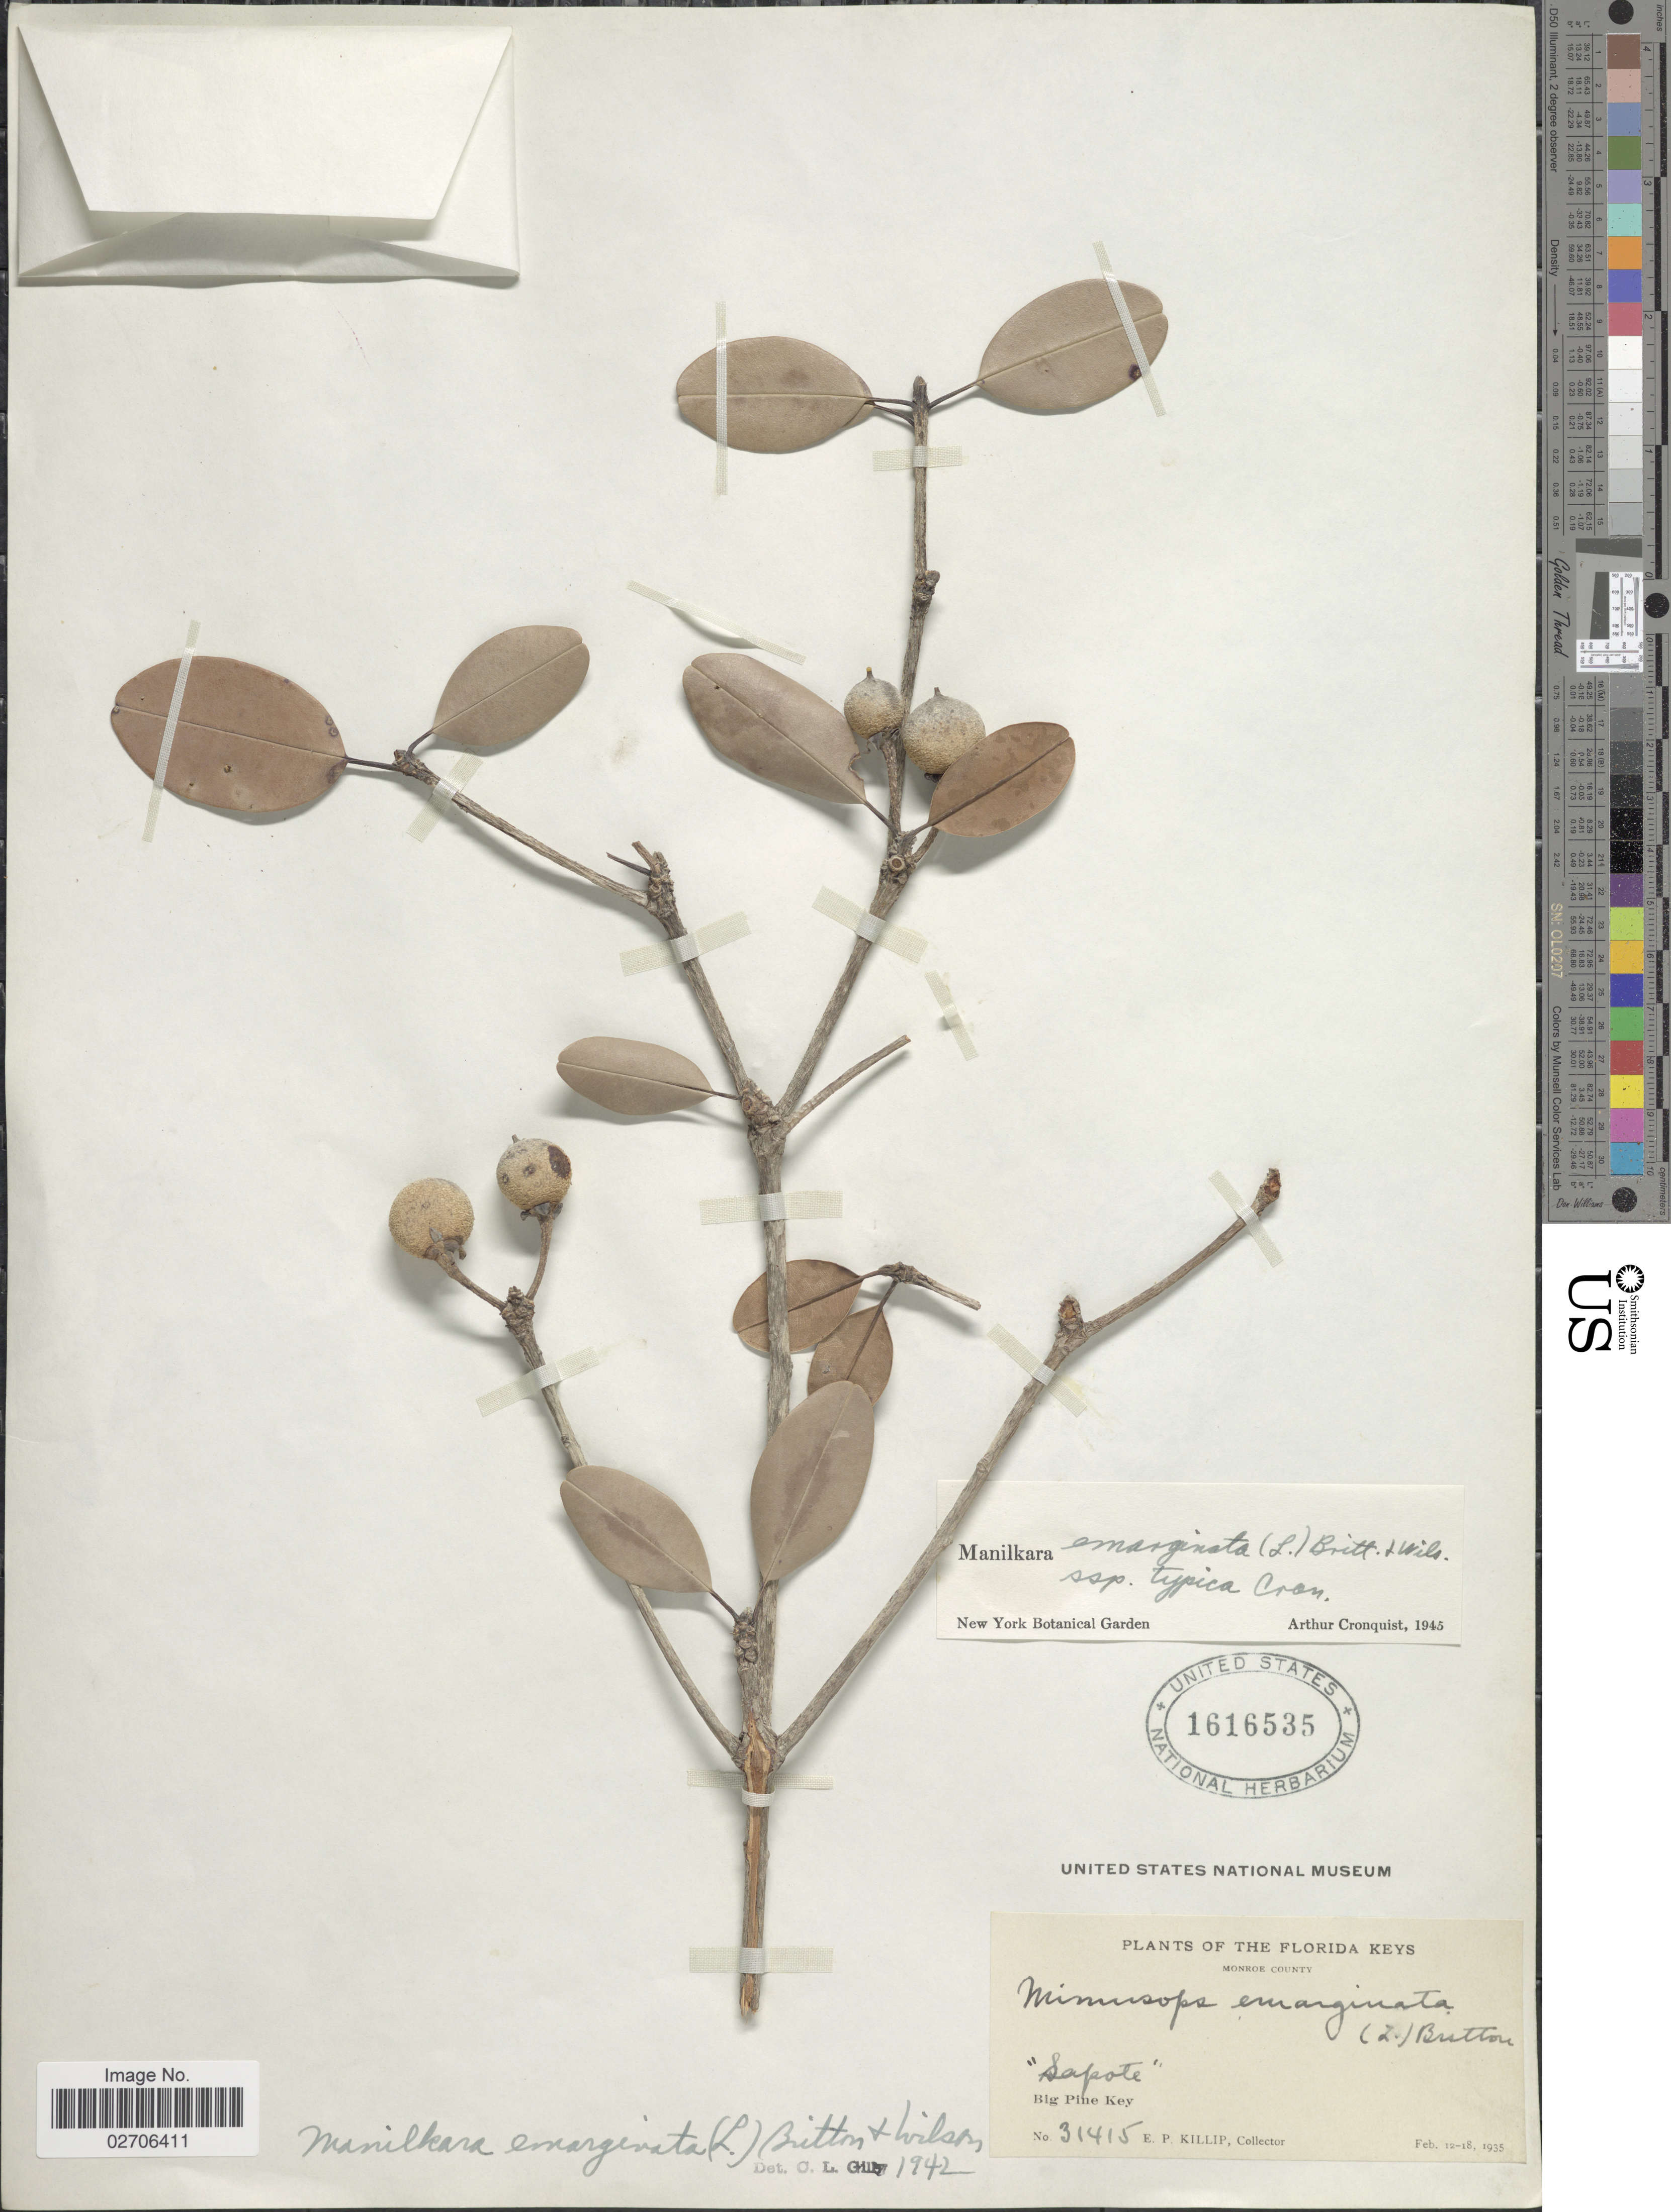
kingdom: Plantae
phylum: Tracheophyta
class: Magnoliopsida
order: Ericales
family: Sapotaceae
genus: Manilkara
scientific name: Manilkara emarginata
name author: (L.) Britton & P. Wilson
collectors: E. P. Killip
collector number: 31415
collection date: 1935-02-12/1935-02-18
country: United States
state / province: Florida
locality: The Florida Keys, Monroe County, Big Pine Key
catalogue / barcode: US 1616535